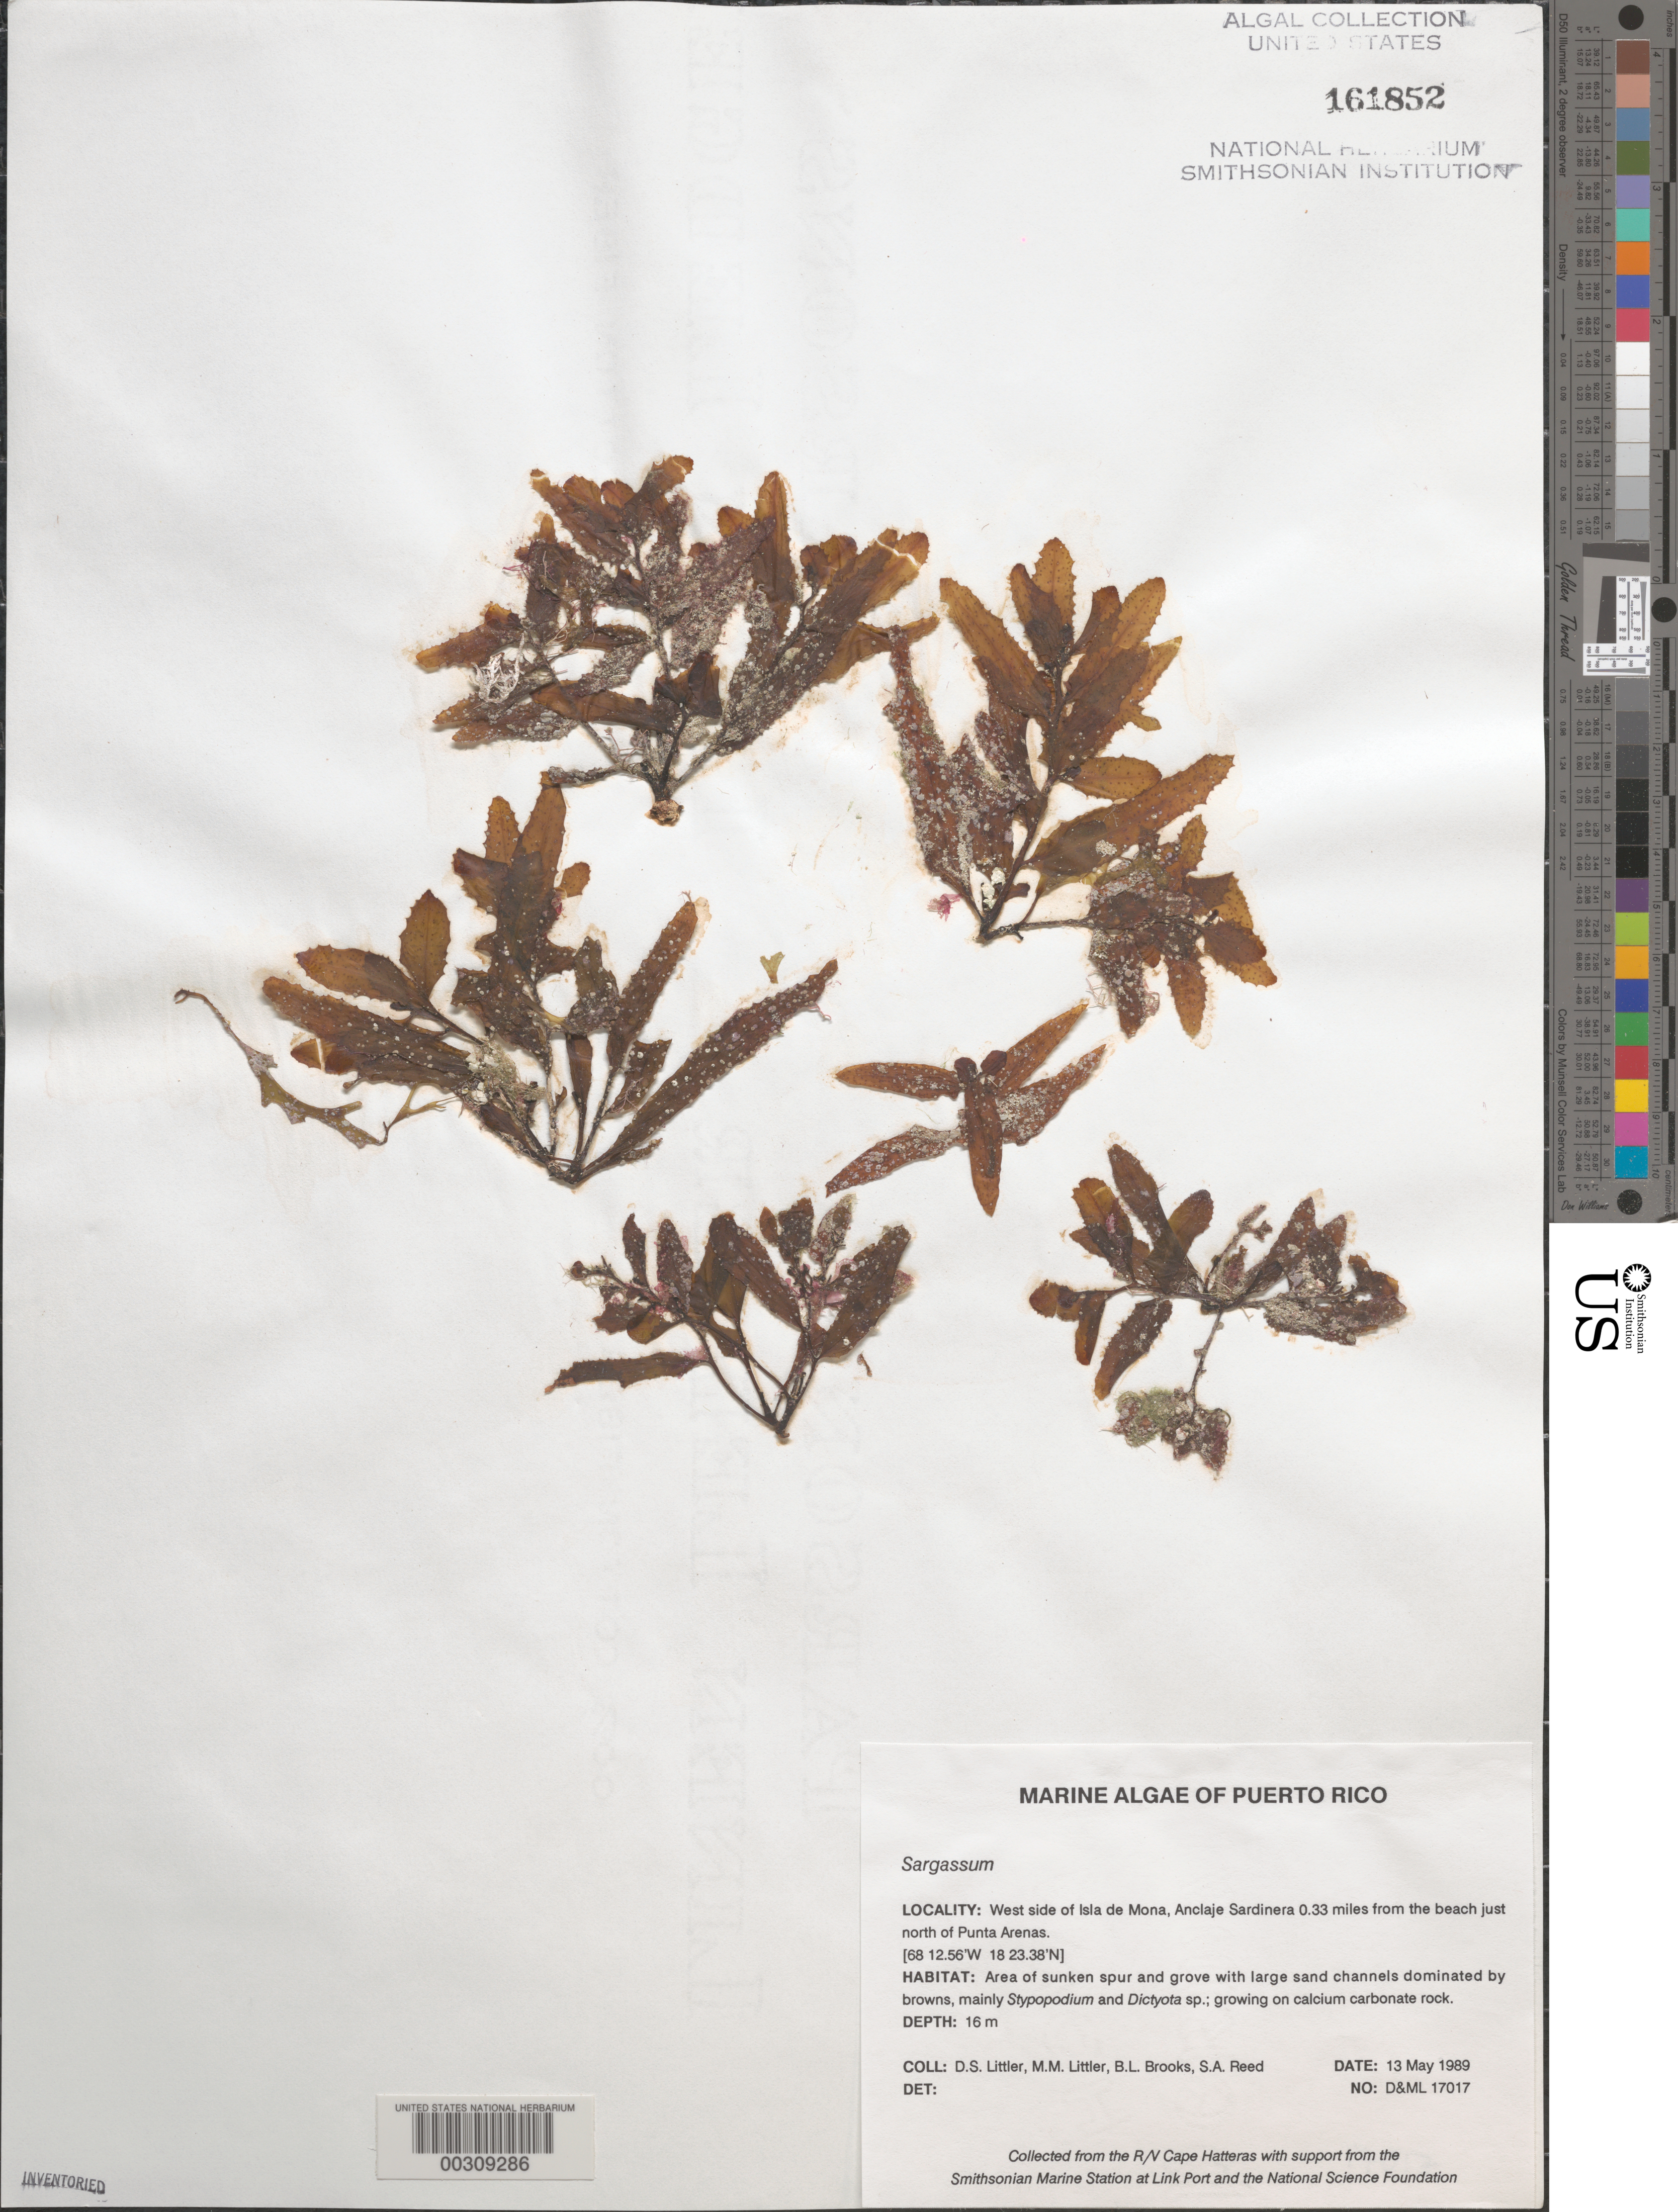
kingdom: Chromista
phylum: Ochrophyta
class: Phaeophyceae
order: Fucales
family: Sargassaceae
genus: Sargassum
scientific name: Sargassum sp.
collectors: D. S. Littler, M. M. Littler, B. Brooks & S. Reed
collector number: D&ML 17017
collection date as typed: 13 May 1989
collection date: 1989-05-13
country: Puerto Rico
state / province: Mayaguez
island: Isla de Mona (Isla Mona)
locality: Anclate Sardinera 0.33 mile north of Punta Arenas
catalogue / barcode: US 161852